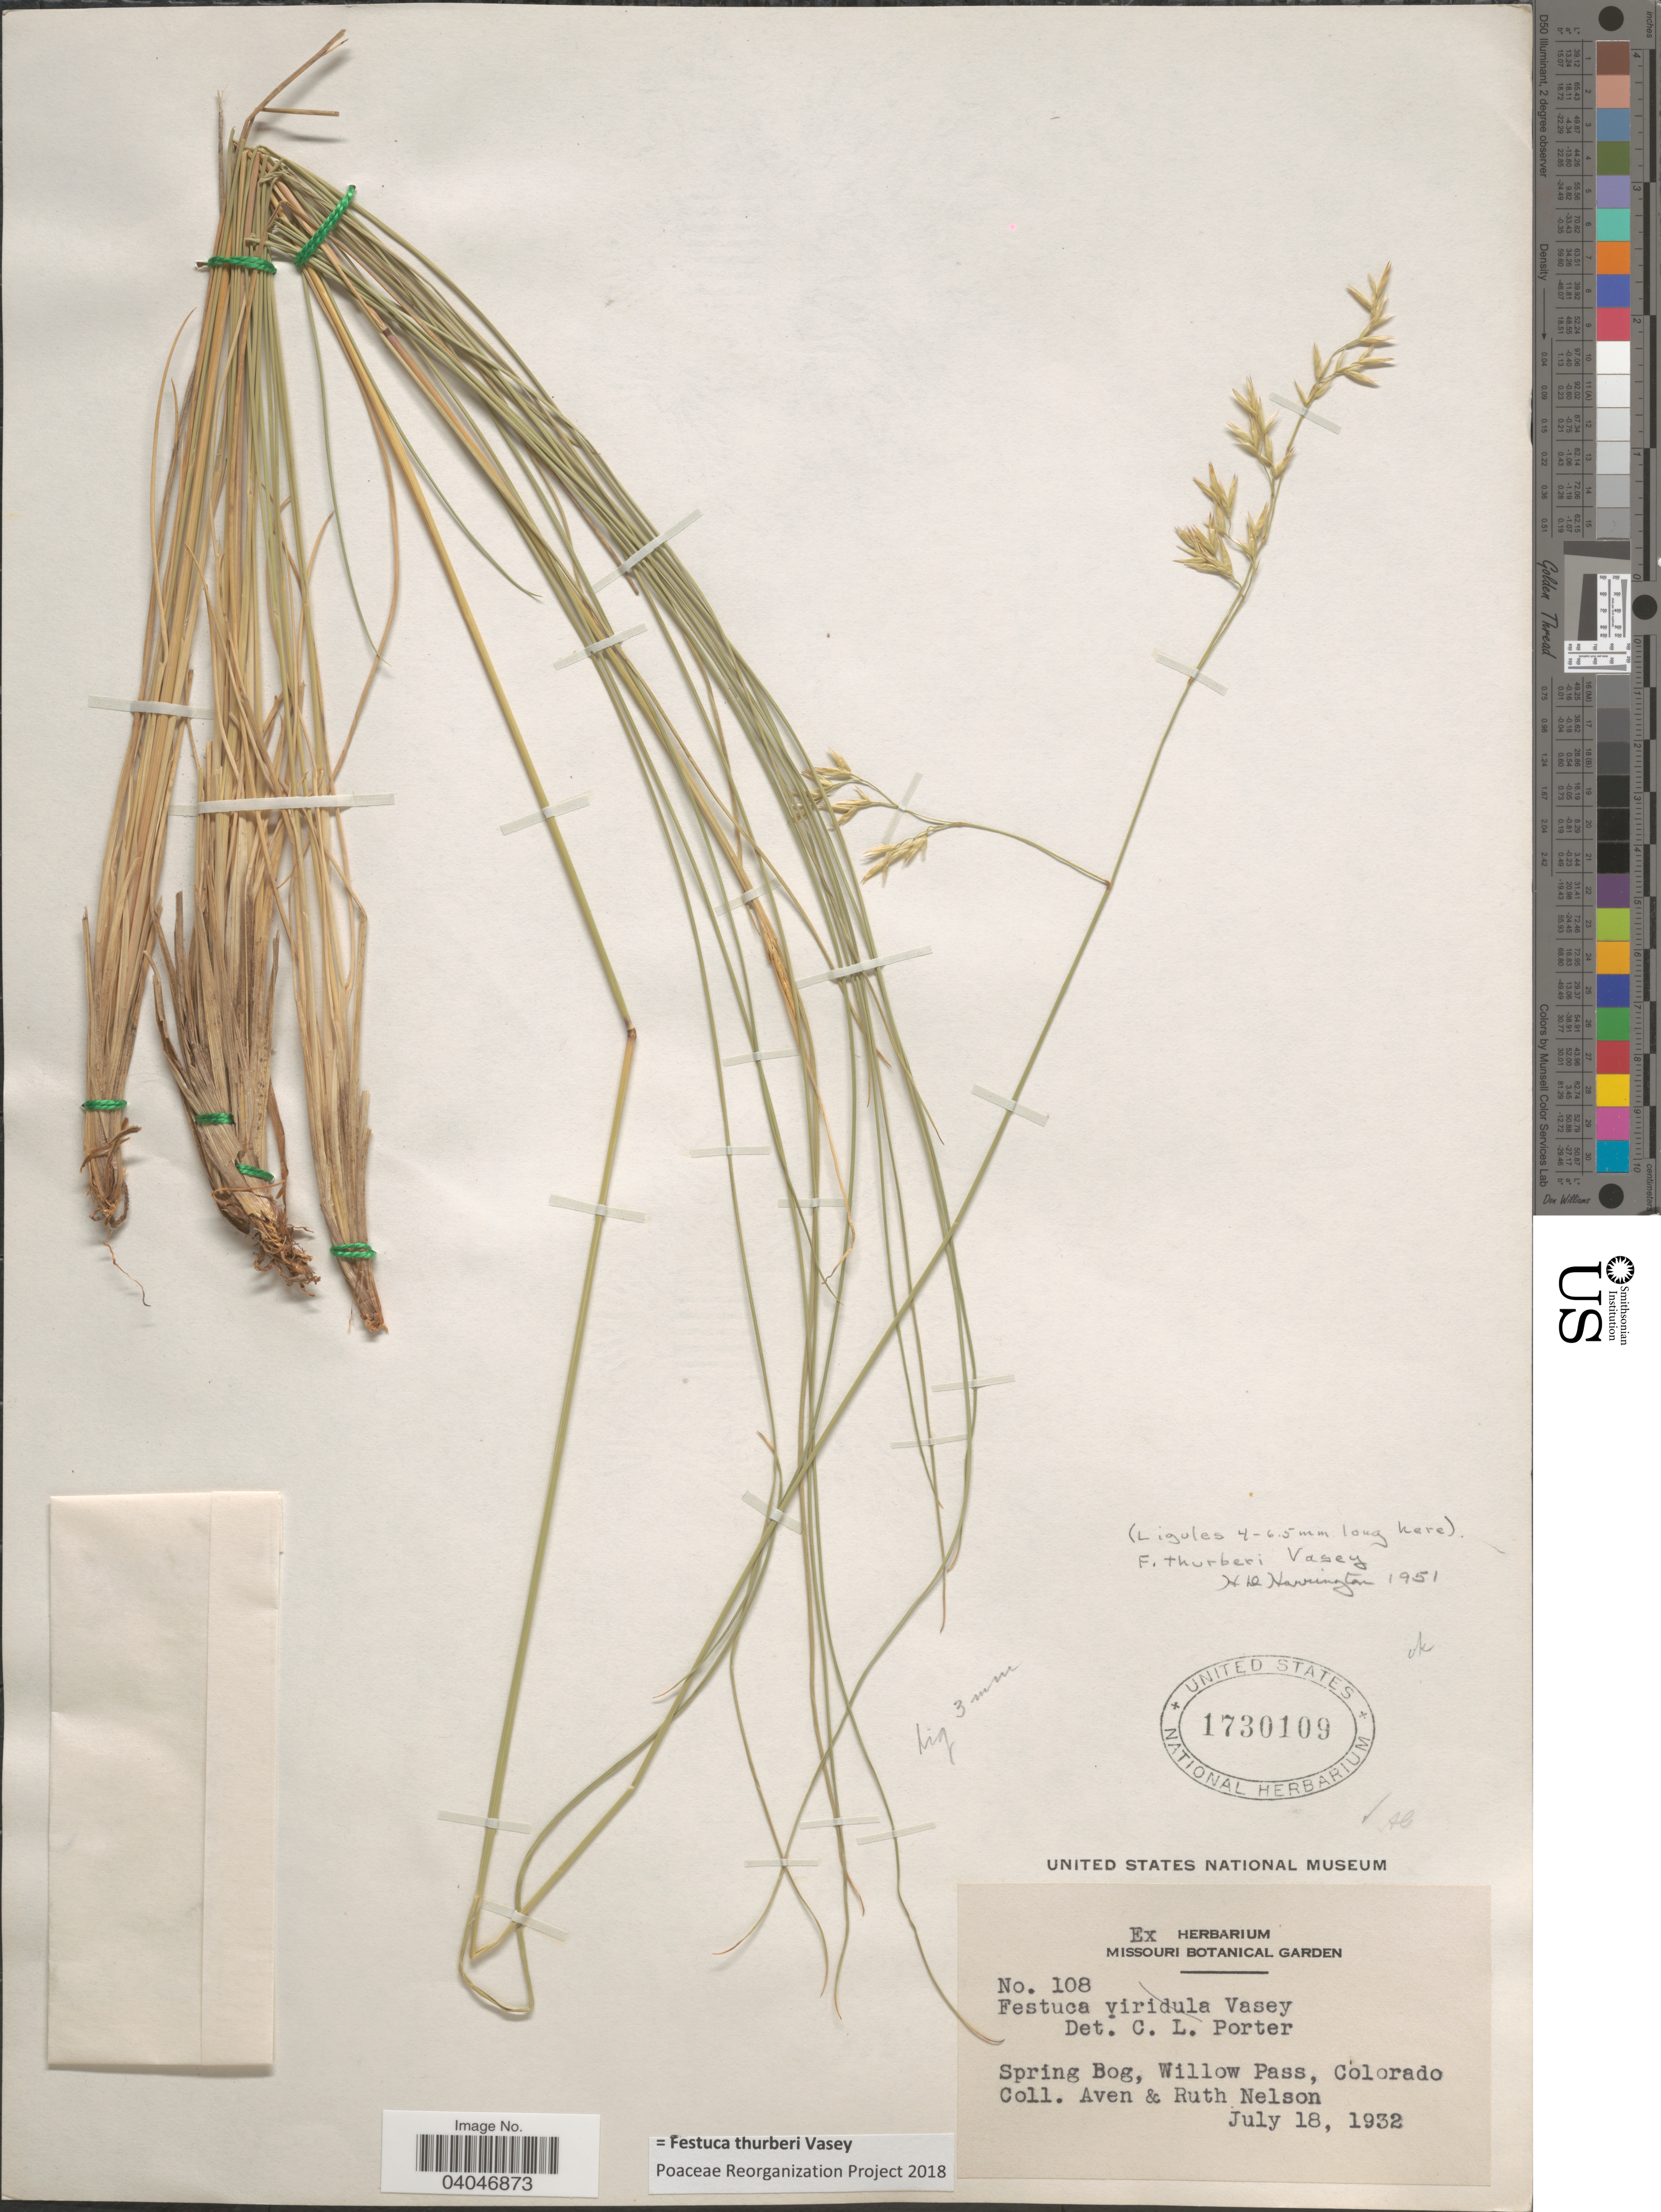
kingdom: Plantae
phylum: Tracheophyta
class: Liliopsida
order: Poales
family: Poaceae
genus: Festuca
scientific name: Festuca thurberi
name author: Vasey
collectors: A. Nelson & R. A. Nelson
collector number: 108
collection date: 1932-07-18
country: United States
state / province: Colorado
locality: Spring Bog, Willow Pass.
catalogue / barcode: US 1730109